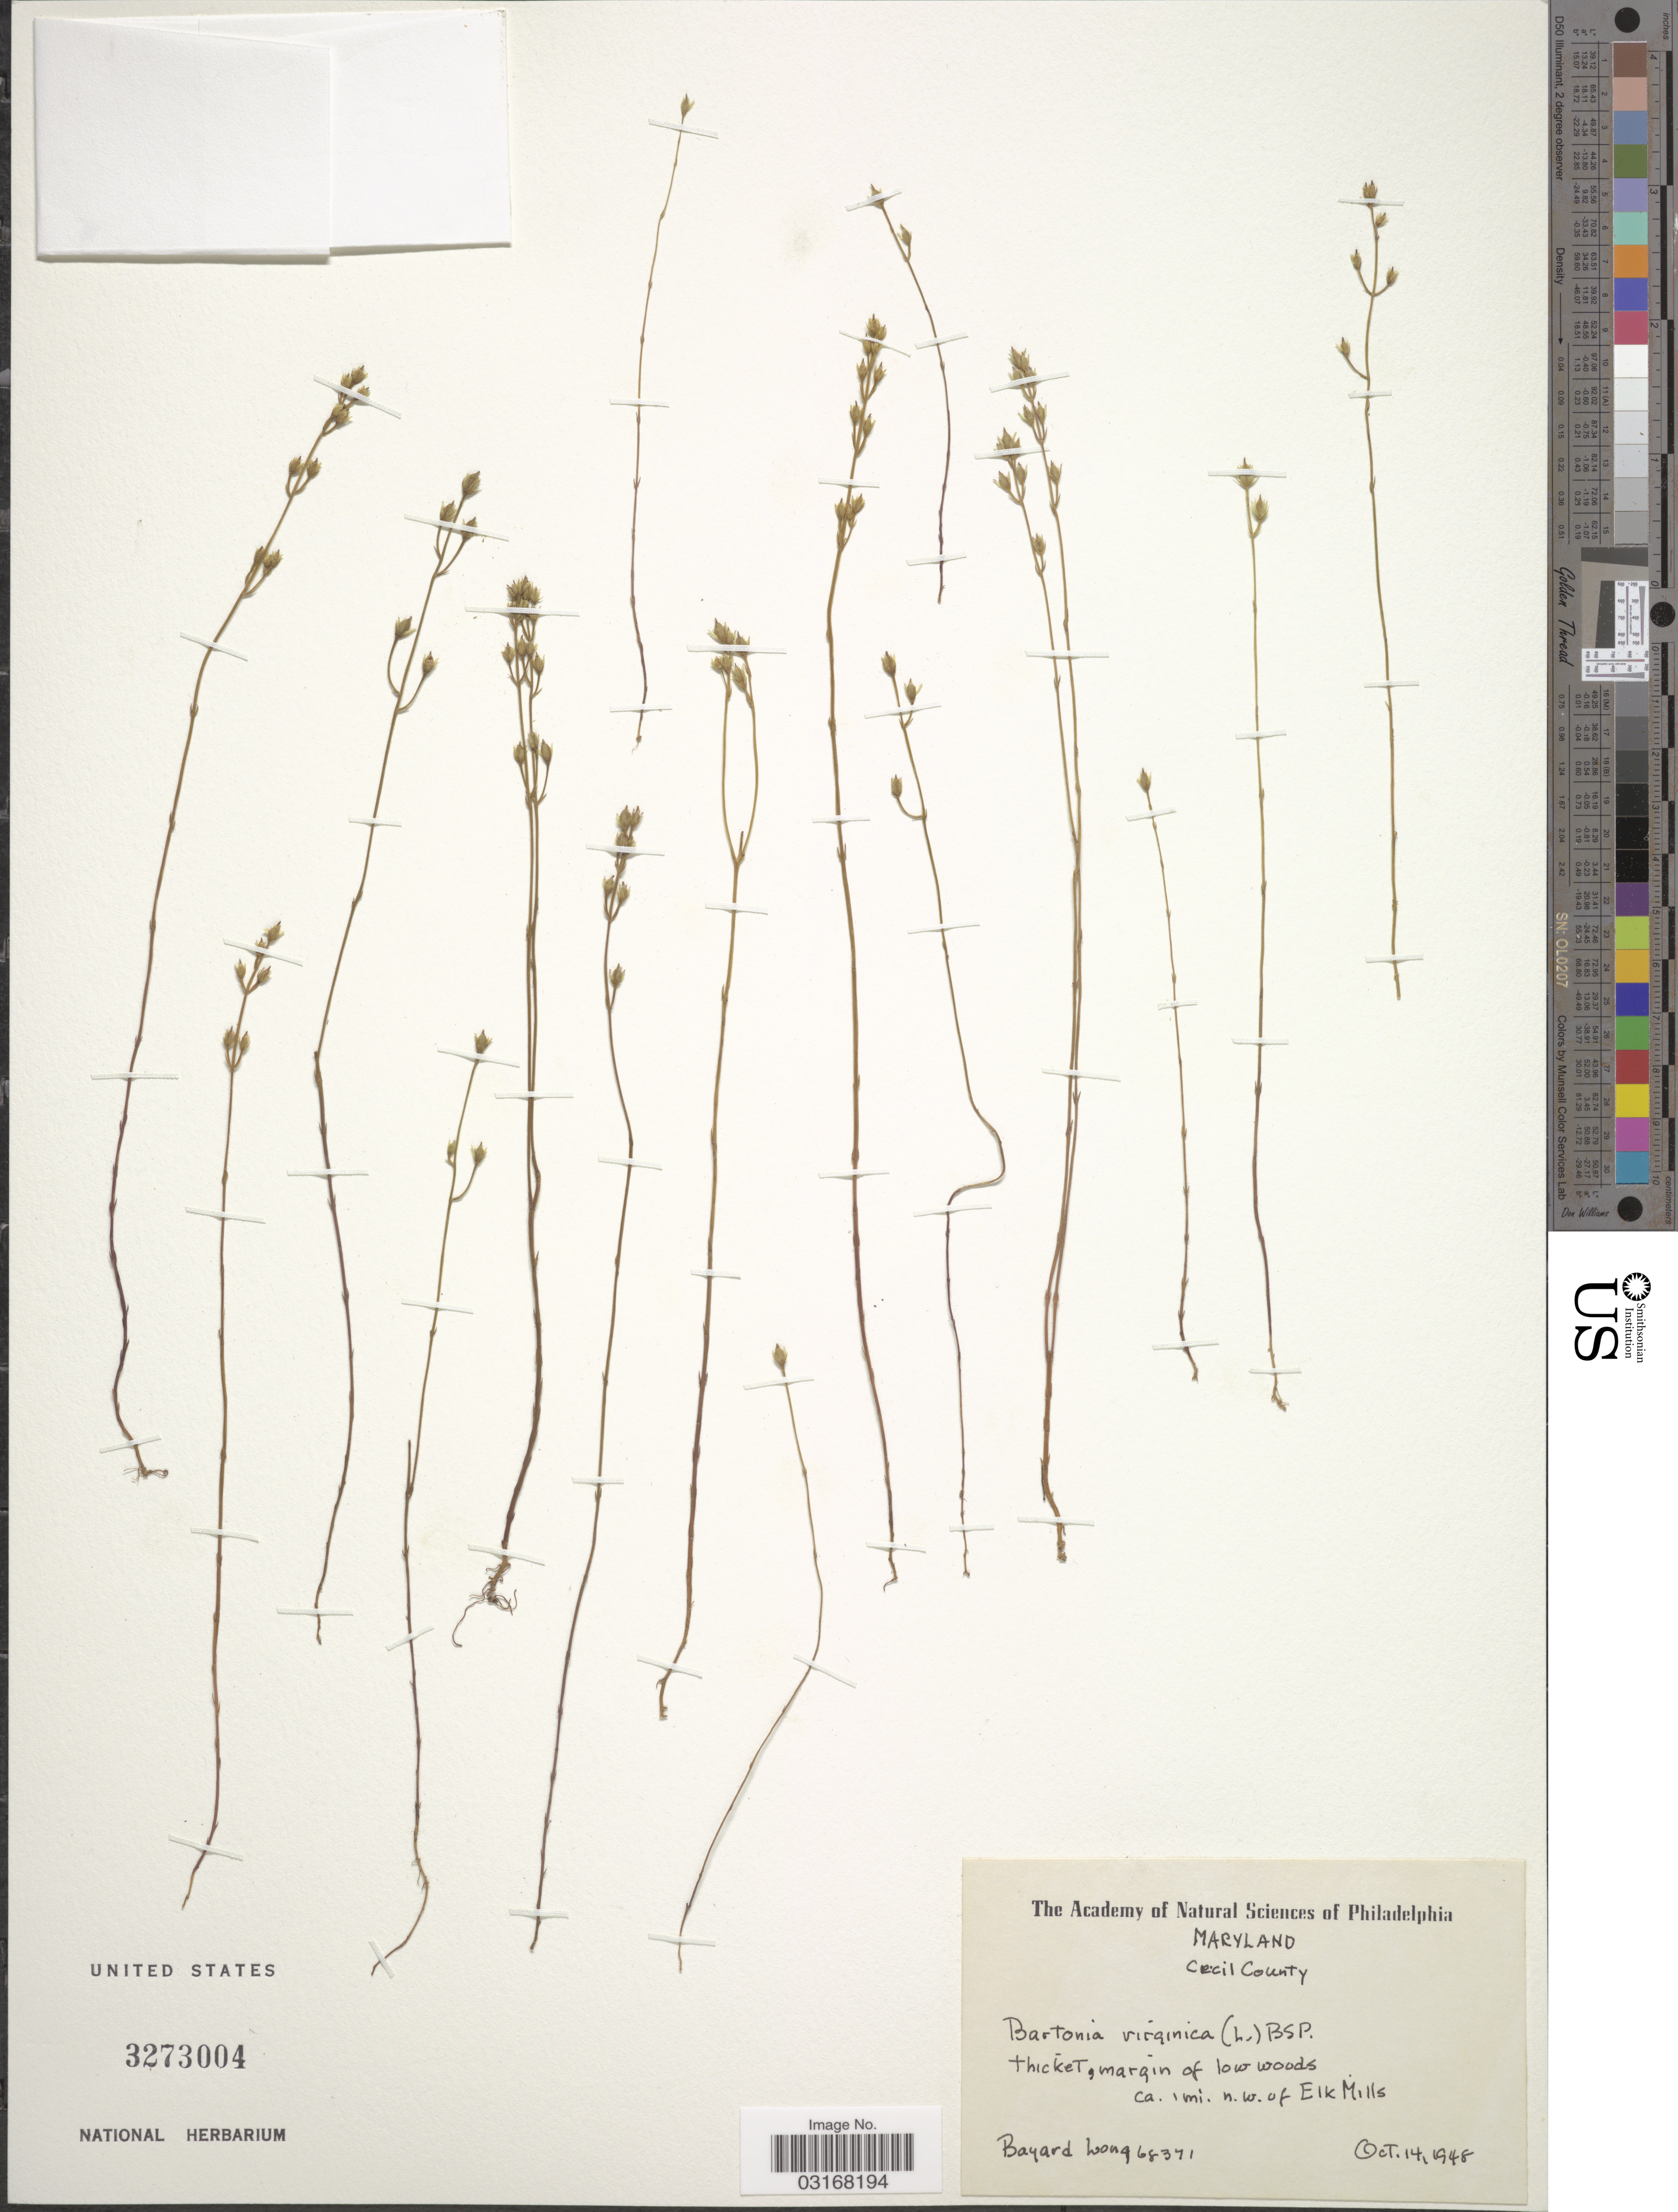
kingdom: Plantae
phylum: Tracheophyta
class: Magnoliopsida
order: Gentianales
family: Gentianaceae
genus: Bartonia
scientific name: Bartonia virginica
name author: (L.) Britton, Stearns & Poggenb.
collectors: B. Long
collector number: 68371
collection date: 1948-10-14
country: United States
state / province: Maryland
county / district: Cecil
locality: Cecil County. Ca. 1 mi. n.w. of Elk Mills.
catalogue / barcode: US 3273004